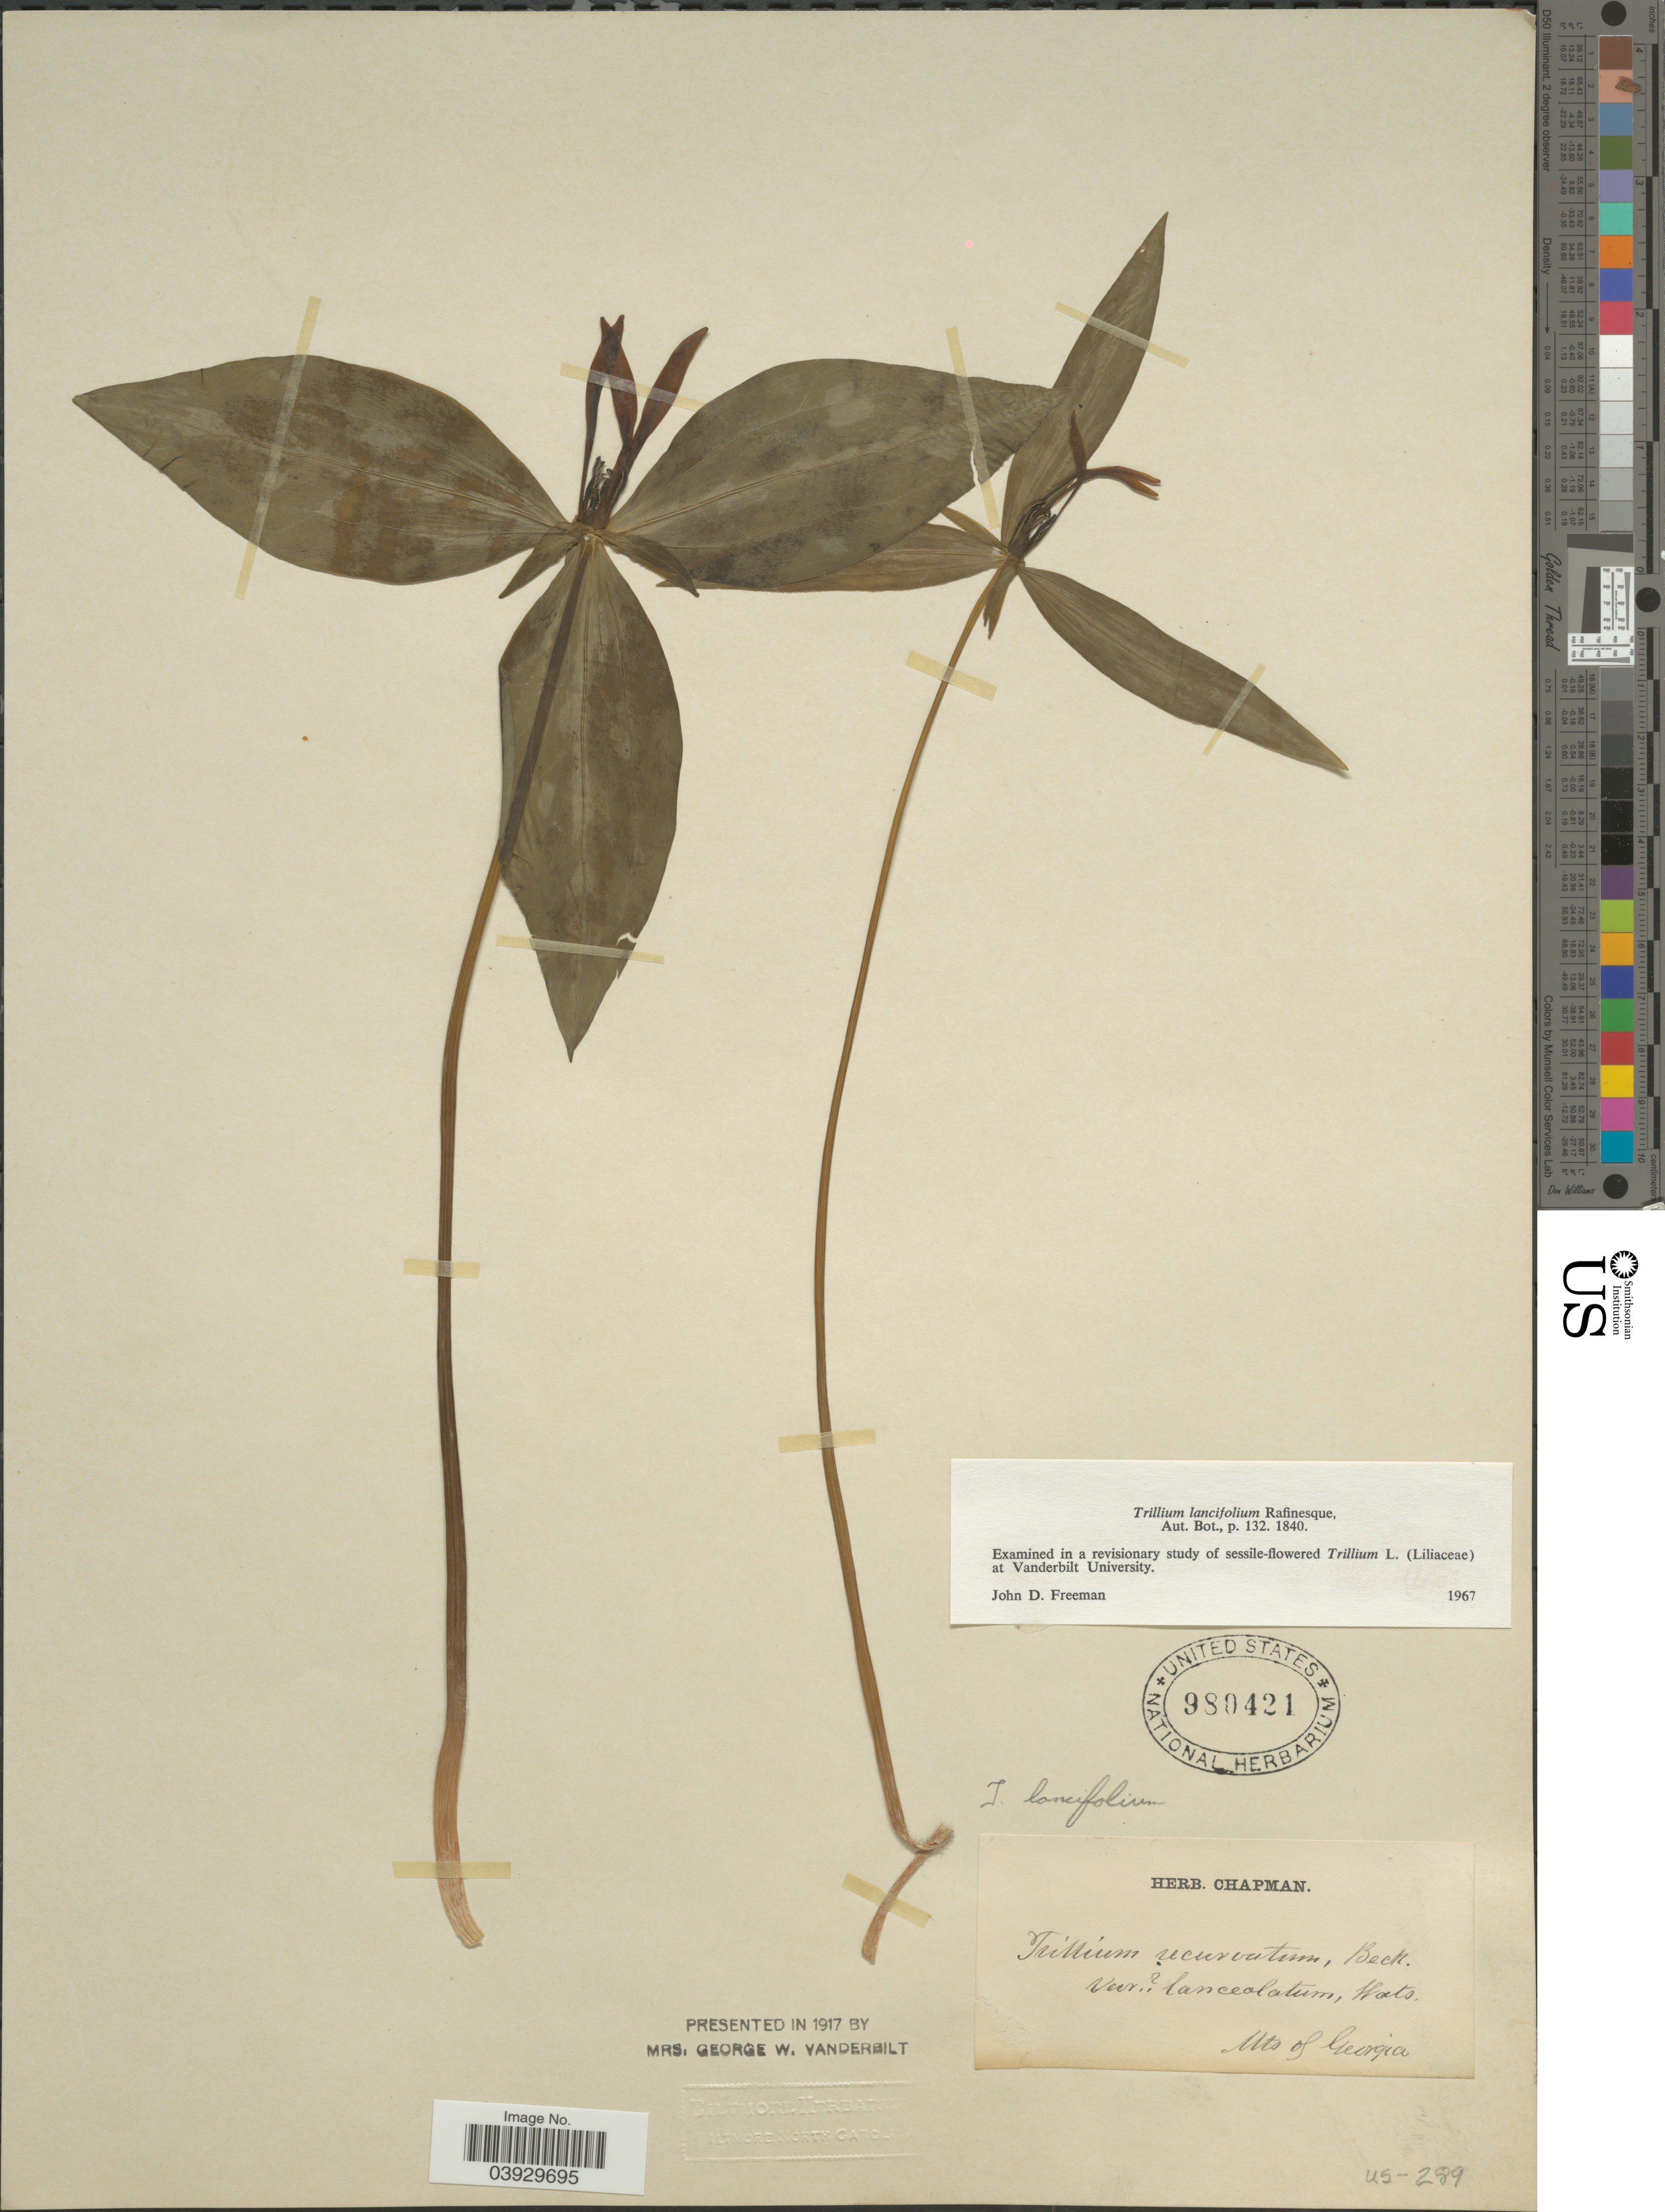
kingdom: Plantae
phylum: Tracheophyta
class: Liliopsida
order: Liliales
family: Melanthiaceae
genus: Trillium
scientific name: Trillium lancifolium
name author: Raf.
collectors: ex herb. Chapman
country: United States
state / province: Georgia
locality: Mts of Georgia.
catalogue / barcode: US 980421